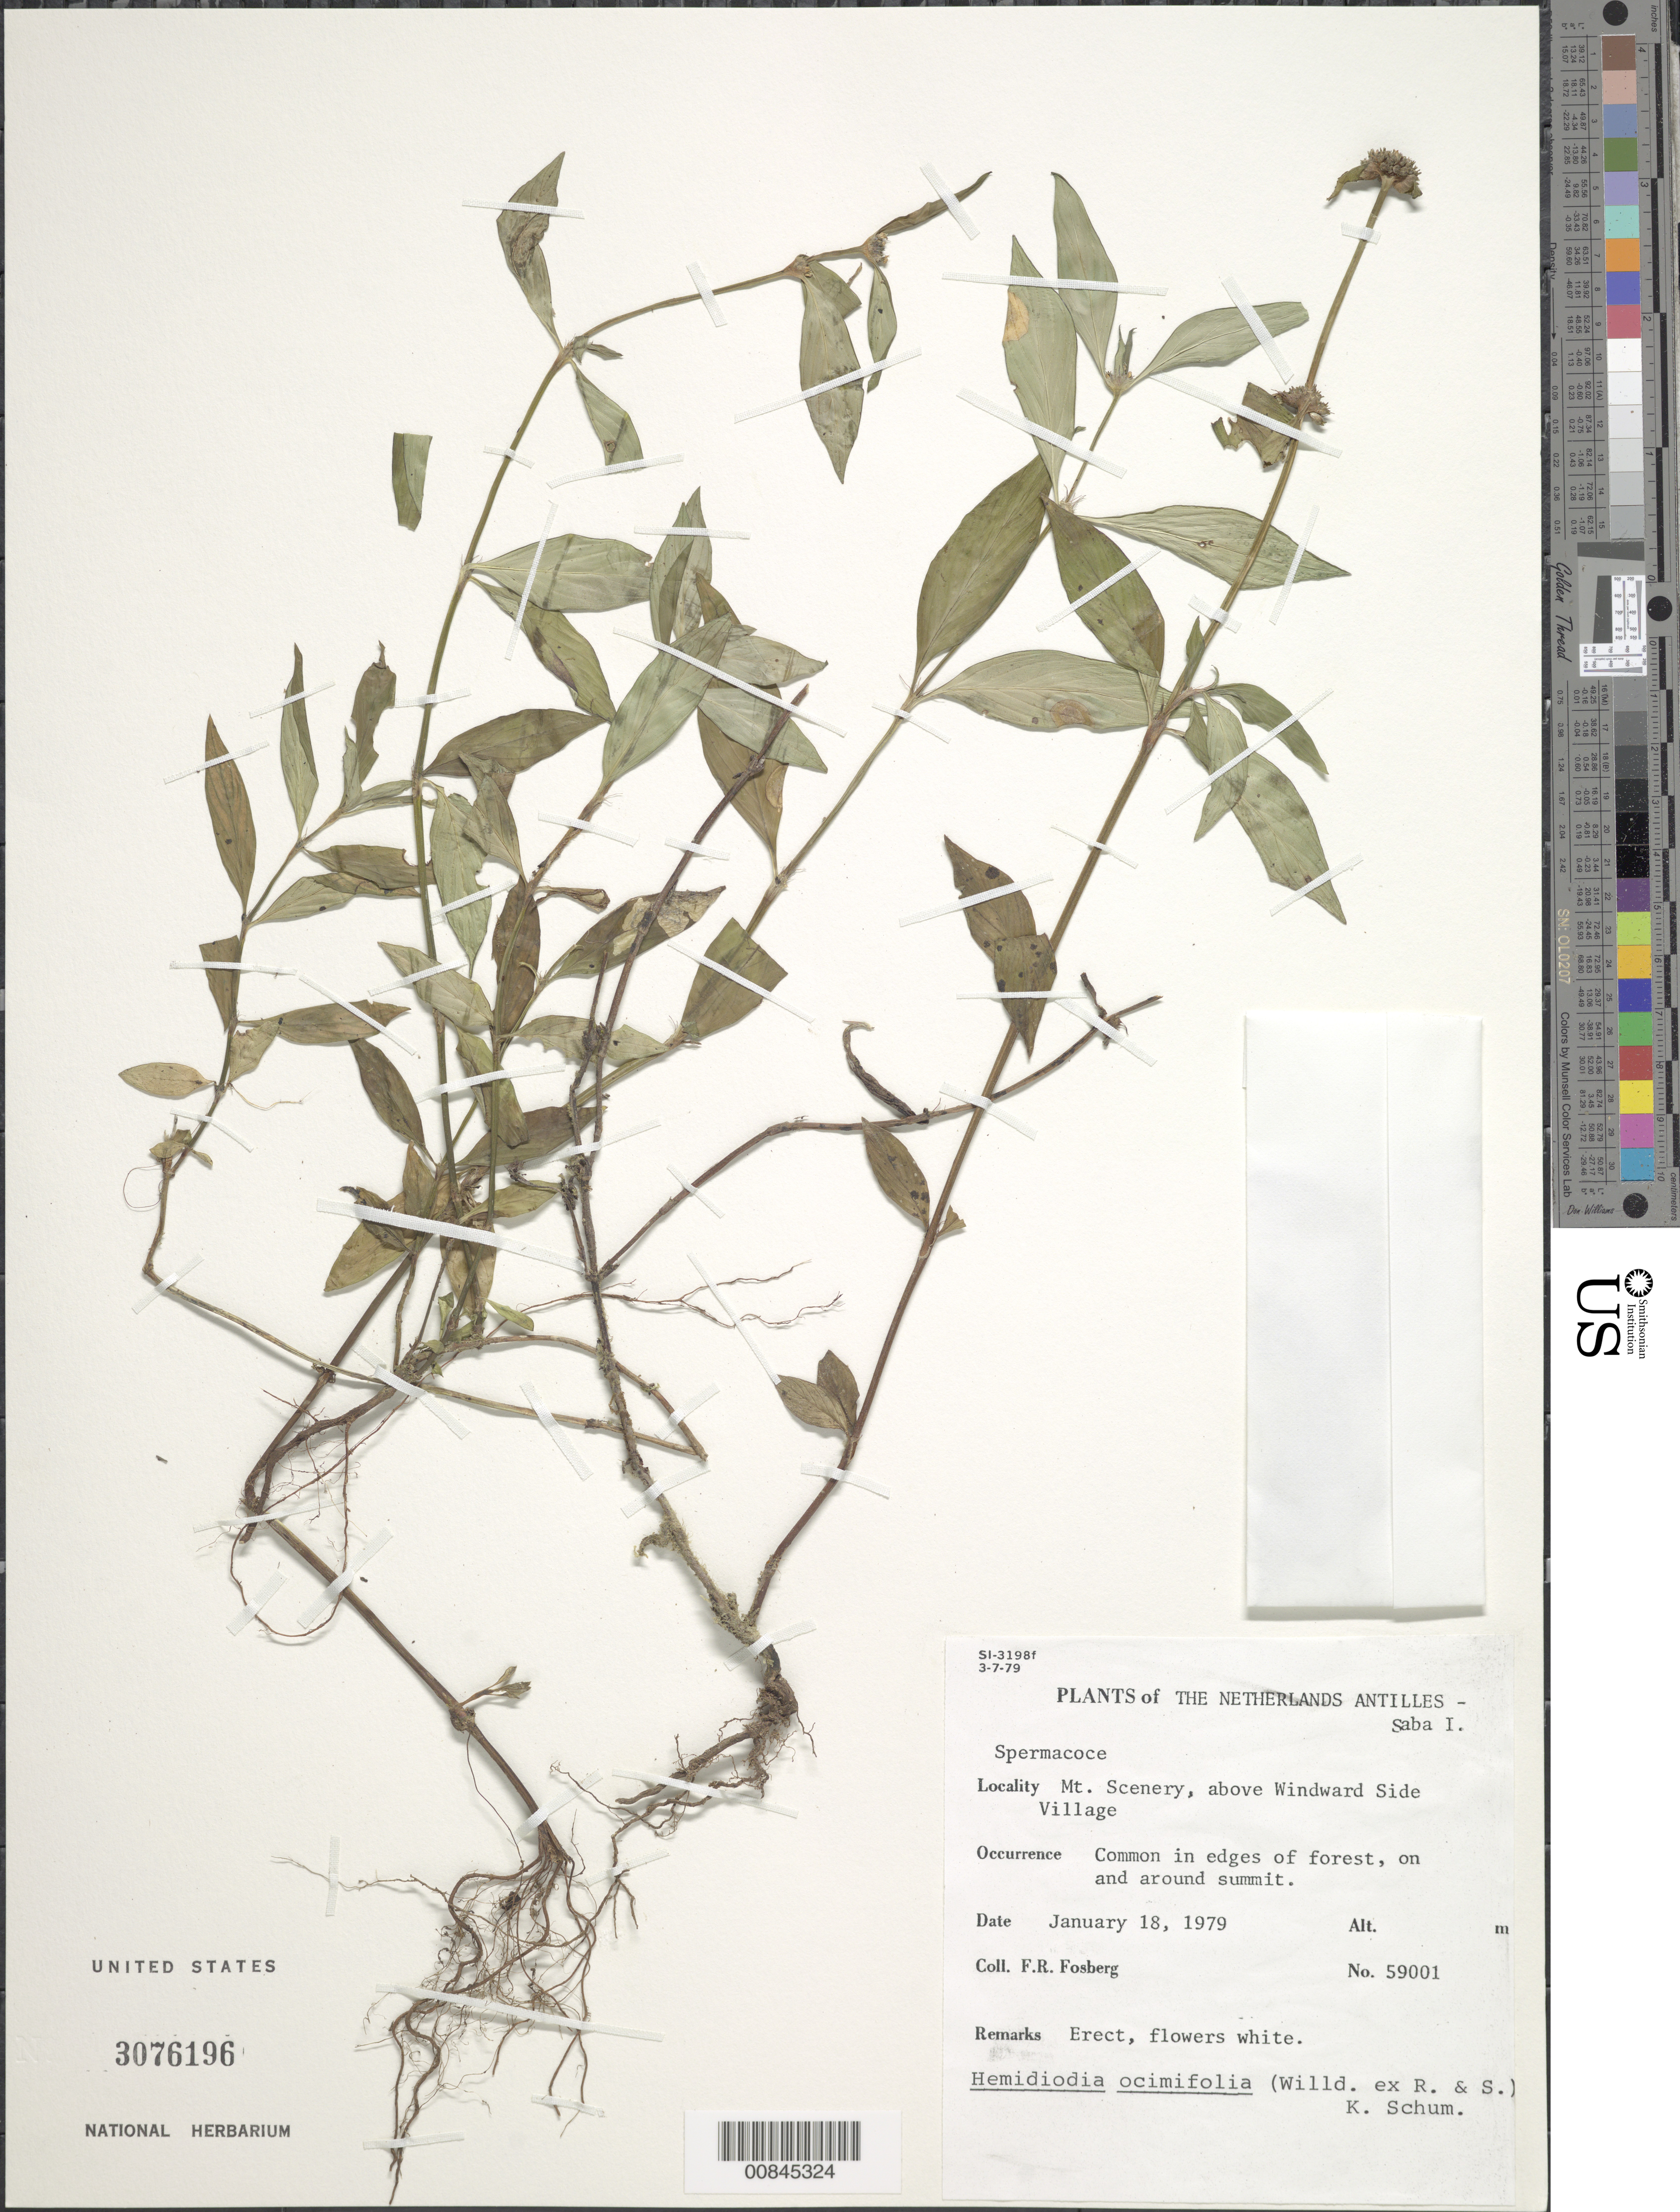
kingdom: Plantae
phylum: Tracheophyta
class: Magnoliopsida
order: Gentianales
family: Rubiaceae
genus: Spermacoce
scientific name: Spermacoce ocymifolia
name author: Willd. ex Roem. & Schult.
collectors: F. R. Fosberg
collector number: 59001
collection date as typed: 18 Jan 1979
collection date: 1979-01-18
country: Netherlands Antilles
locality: Saba I. Mt. Scenery, above Windwasr Side Village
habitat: In edgers of forest, on and about summit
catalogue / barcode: US 3076196